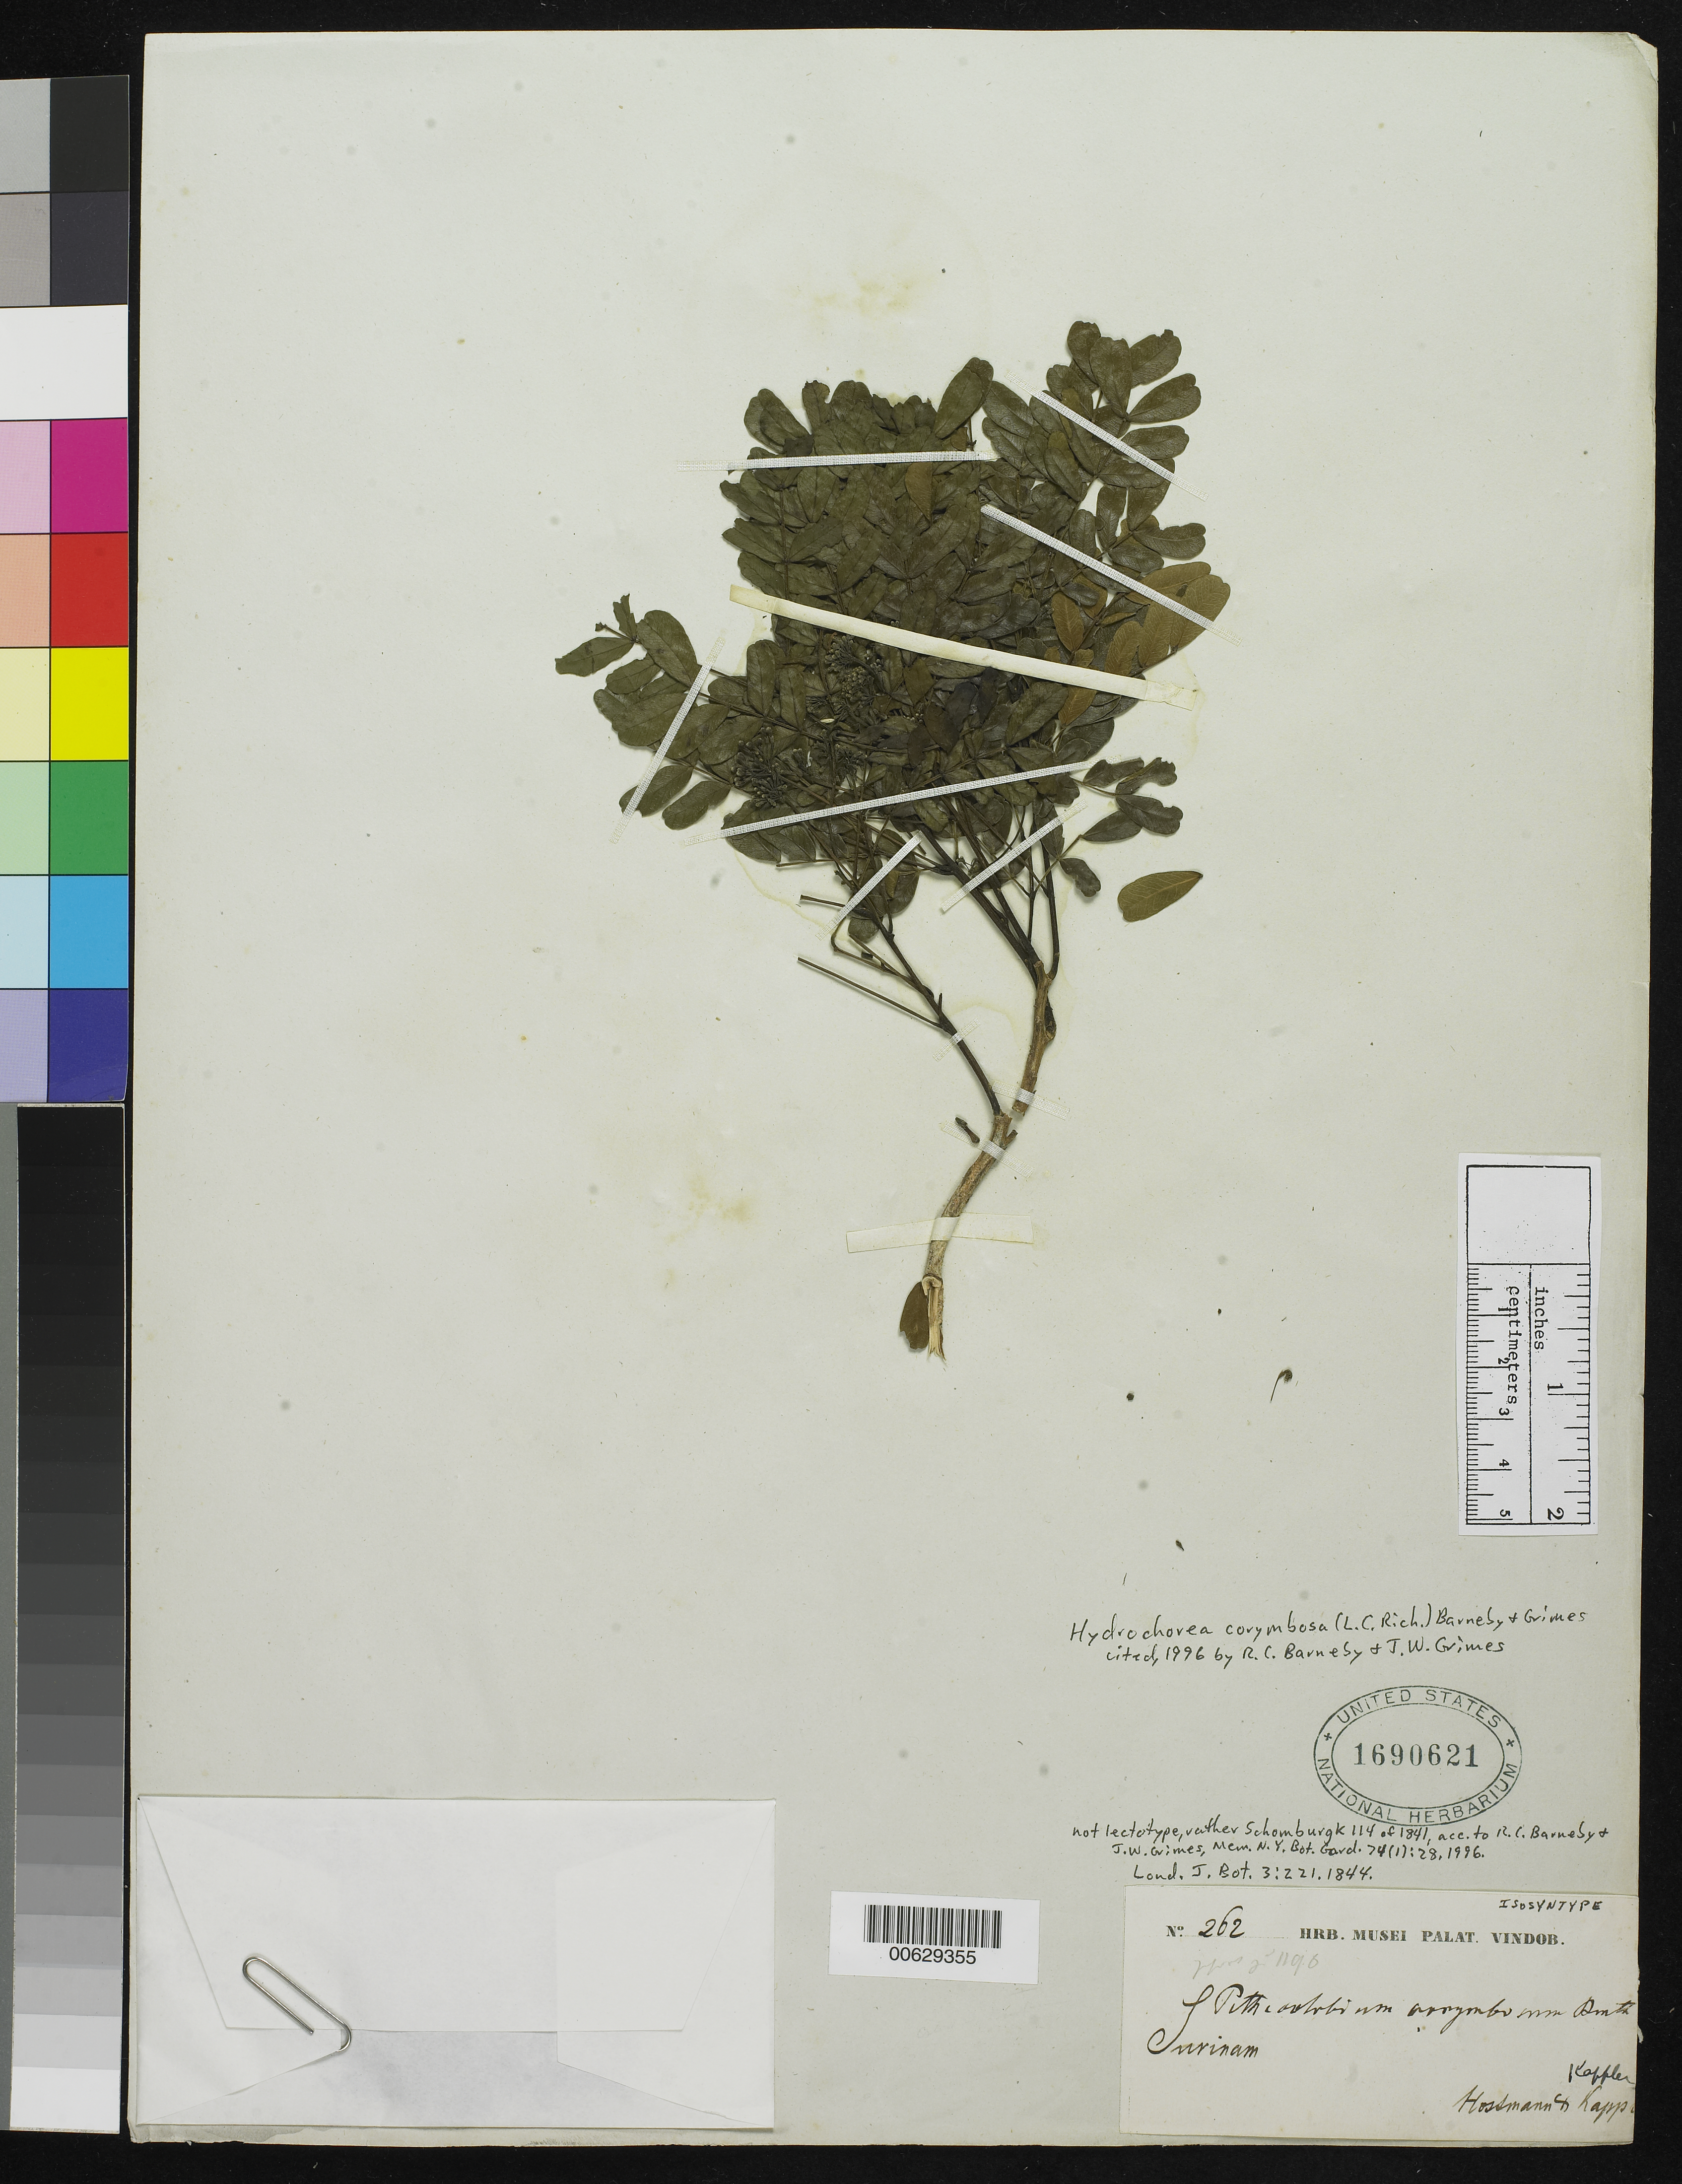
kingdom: Plantae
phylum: Tracheophyta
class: Magnoliopsida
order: Fabales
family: Fabaceae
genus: Pithecellobium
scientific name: Pithecellobium corymbosum Gagnep., nom. illeg.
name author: Gagnep.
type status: Syntype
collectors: F. Hostmann & A. Kappler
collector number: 262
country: Suriname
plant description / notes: Lectotype is "Schomburgk 114 of 1841" as designated by Barneby & Grimes 1996, Mem. New York Bot. Gard. 74(1): 28.; Cited by Barneby & Grimes, 1996.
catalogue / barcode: US 1690621